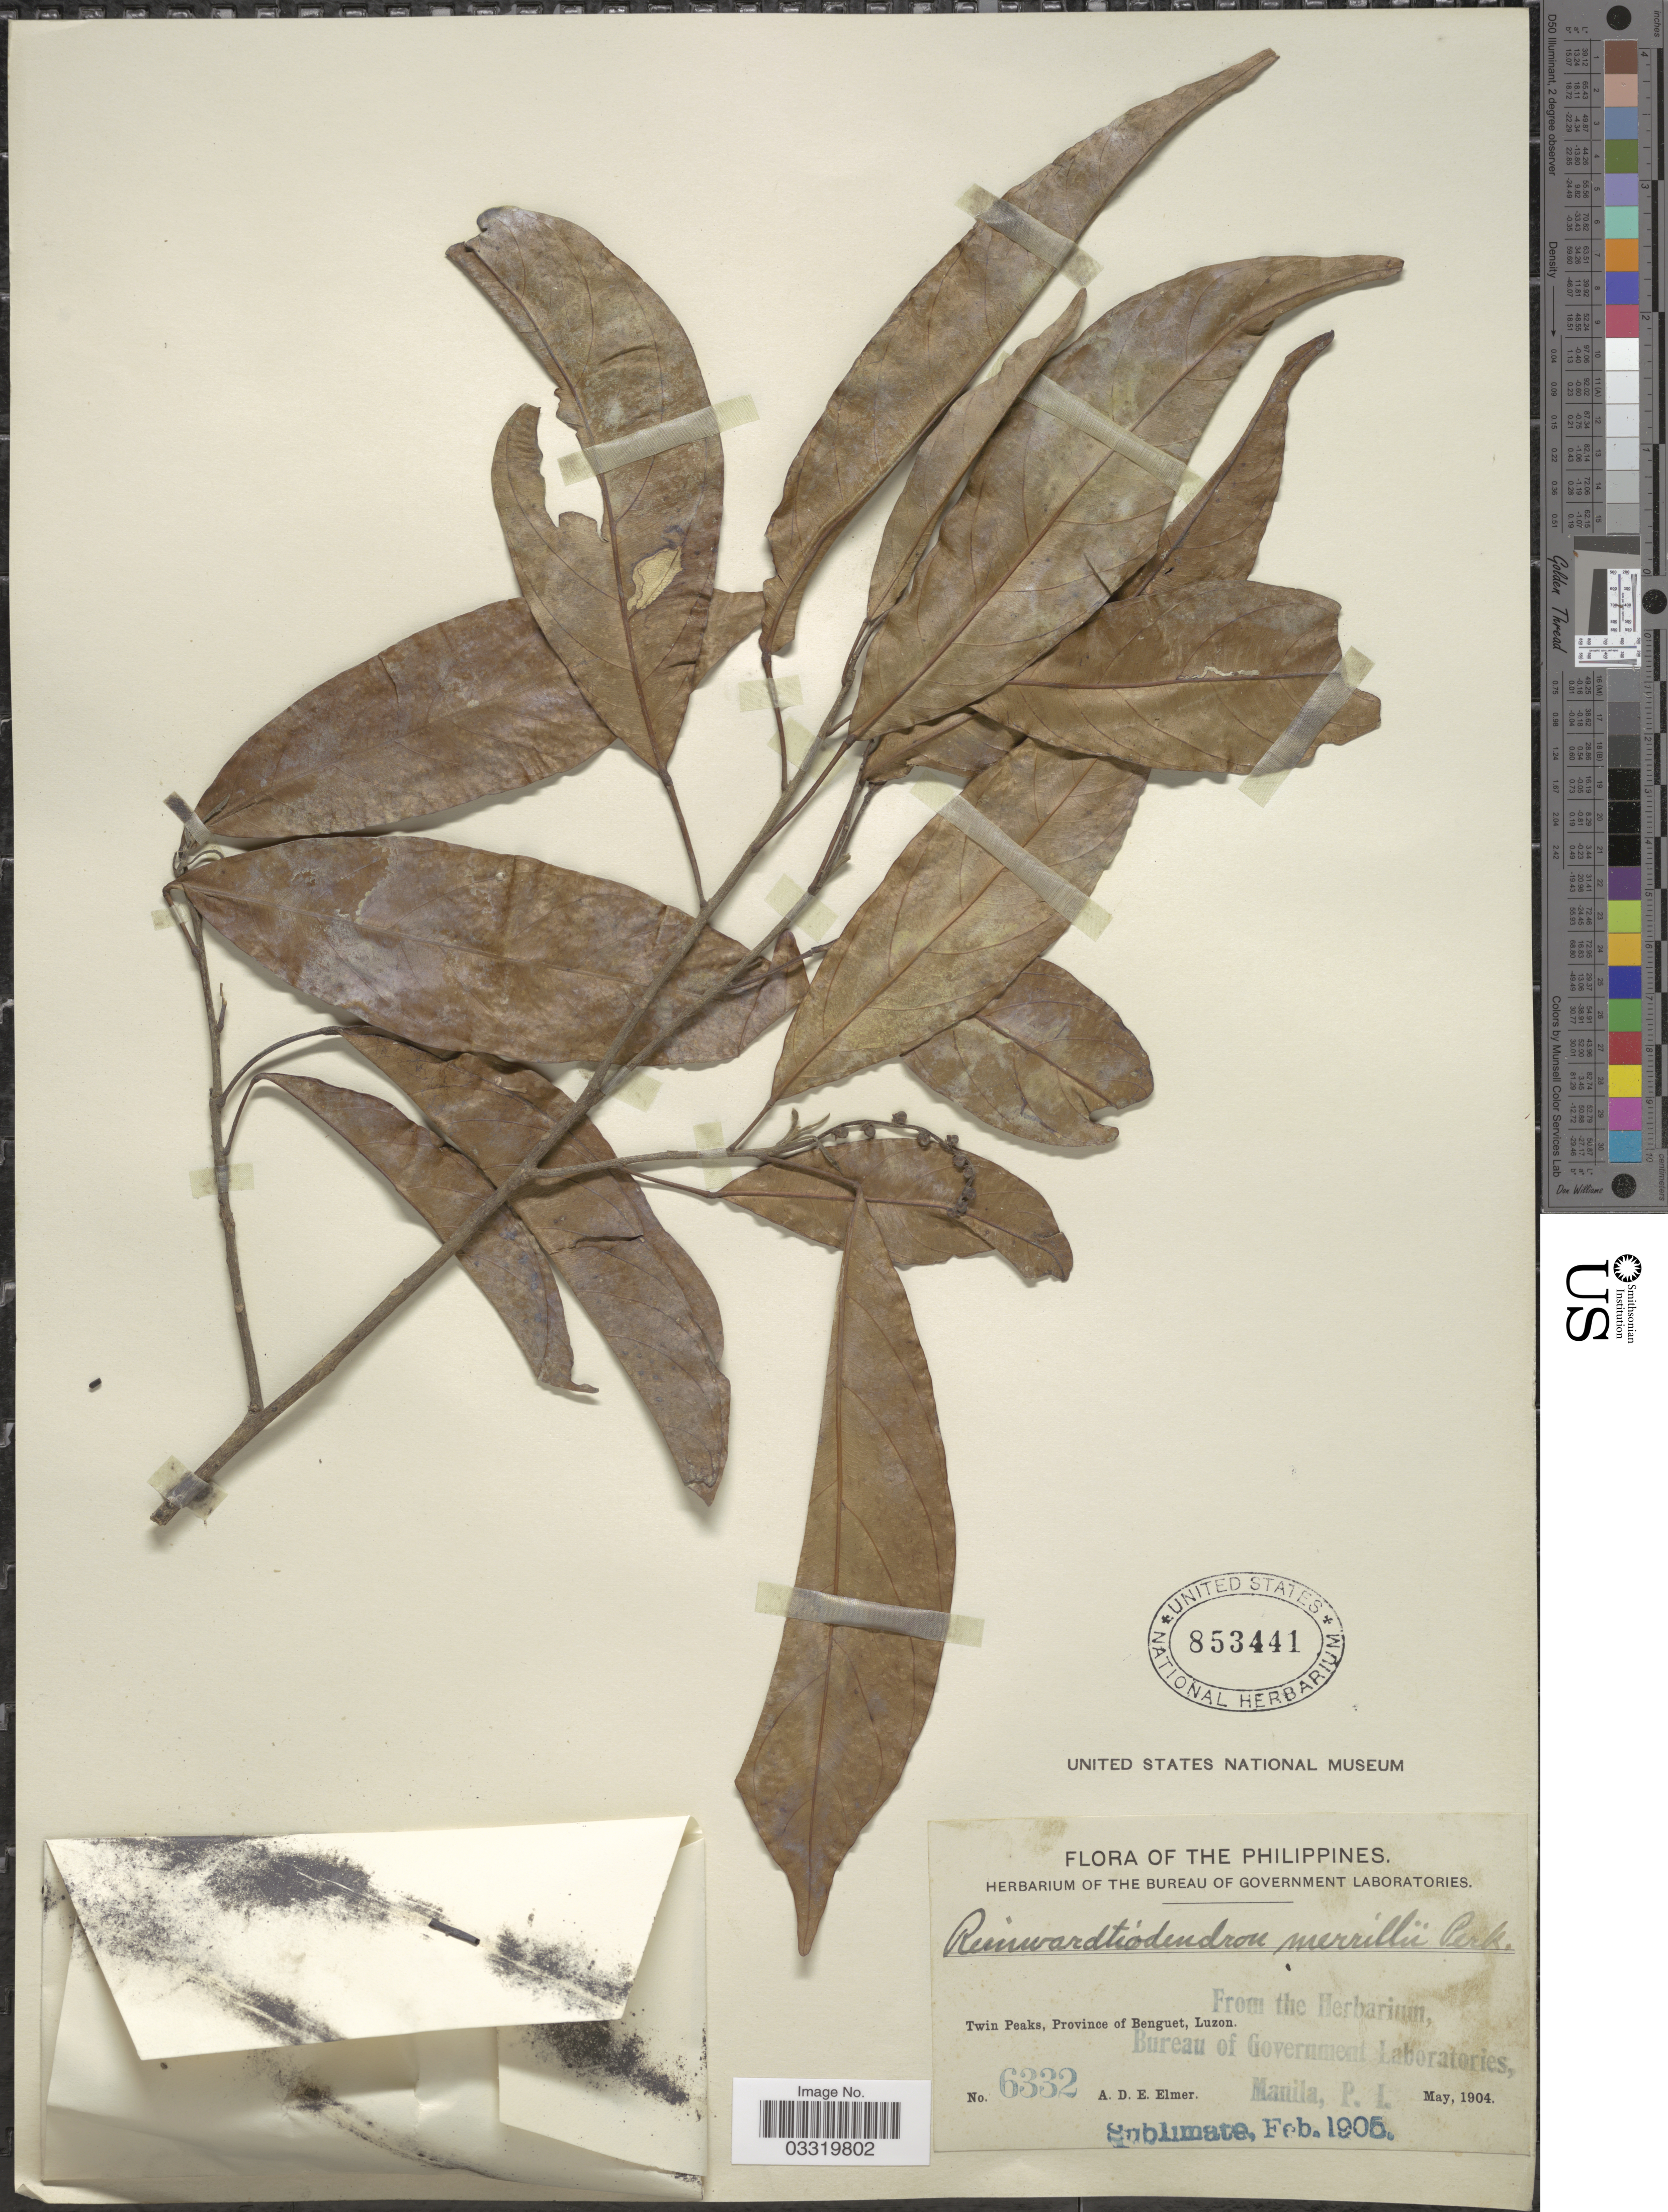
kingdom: Plantae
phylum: Tracheophyta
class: Magnoliopsida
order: Sapindales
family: Meliaceae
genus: Reinwardtiodendron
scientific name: Reinwardtiodendron celebicum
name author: Koord.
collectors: A. D. E. Elmer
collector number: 6332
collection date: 1904-05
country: Philippines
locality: Twin Peaks, Province of Benguet, Luzon.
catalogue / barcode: US 853441